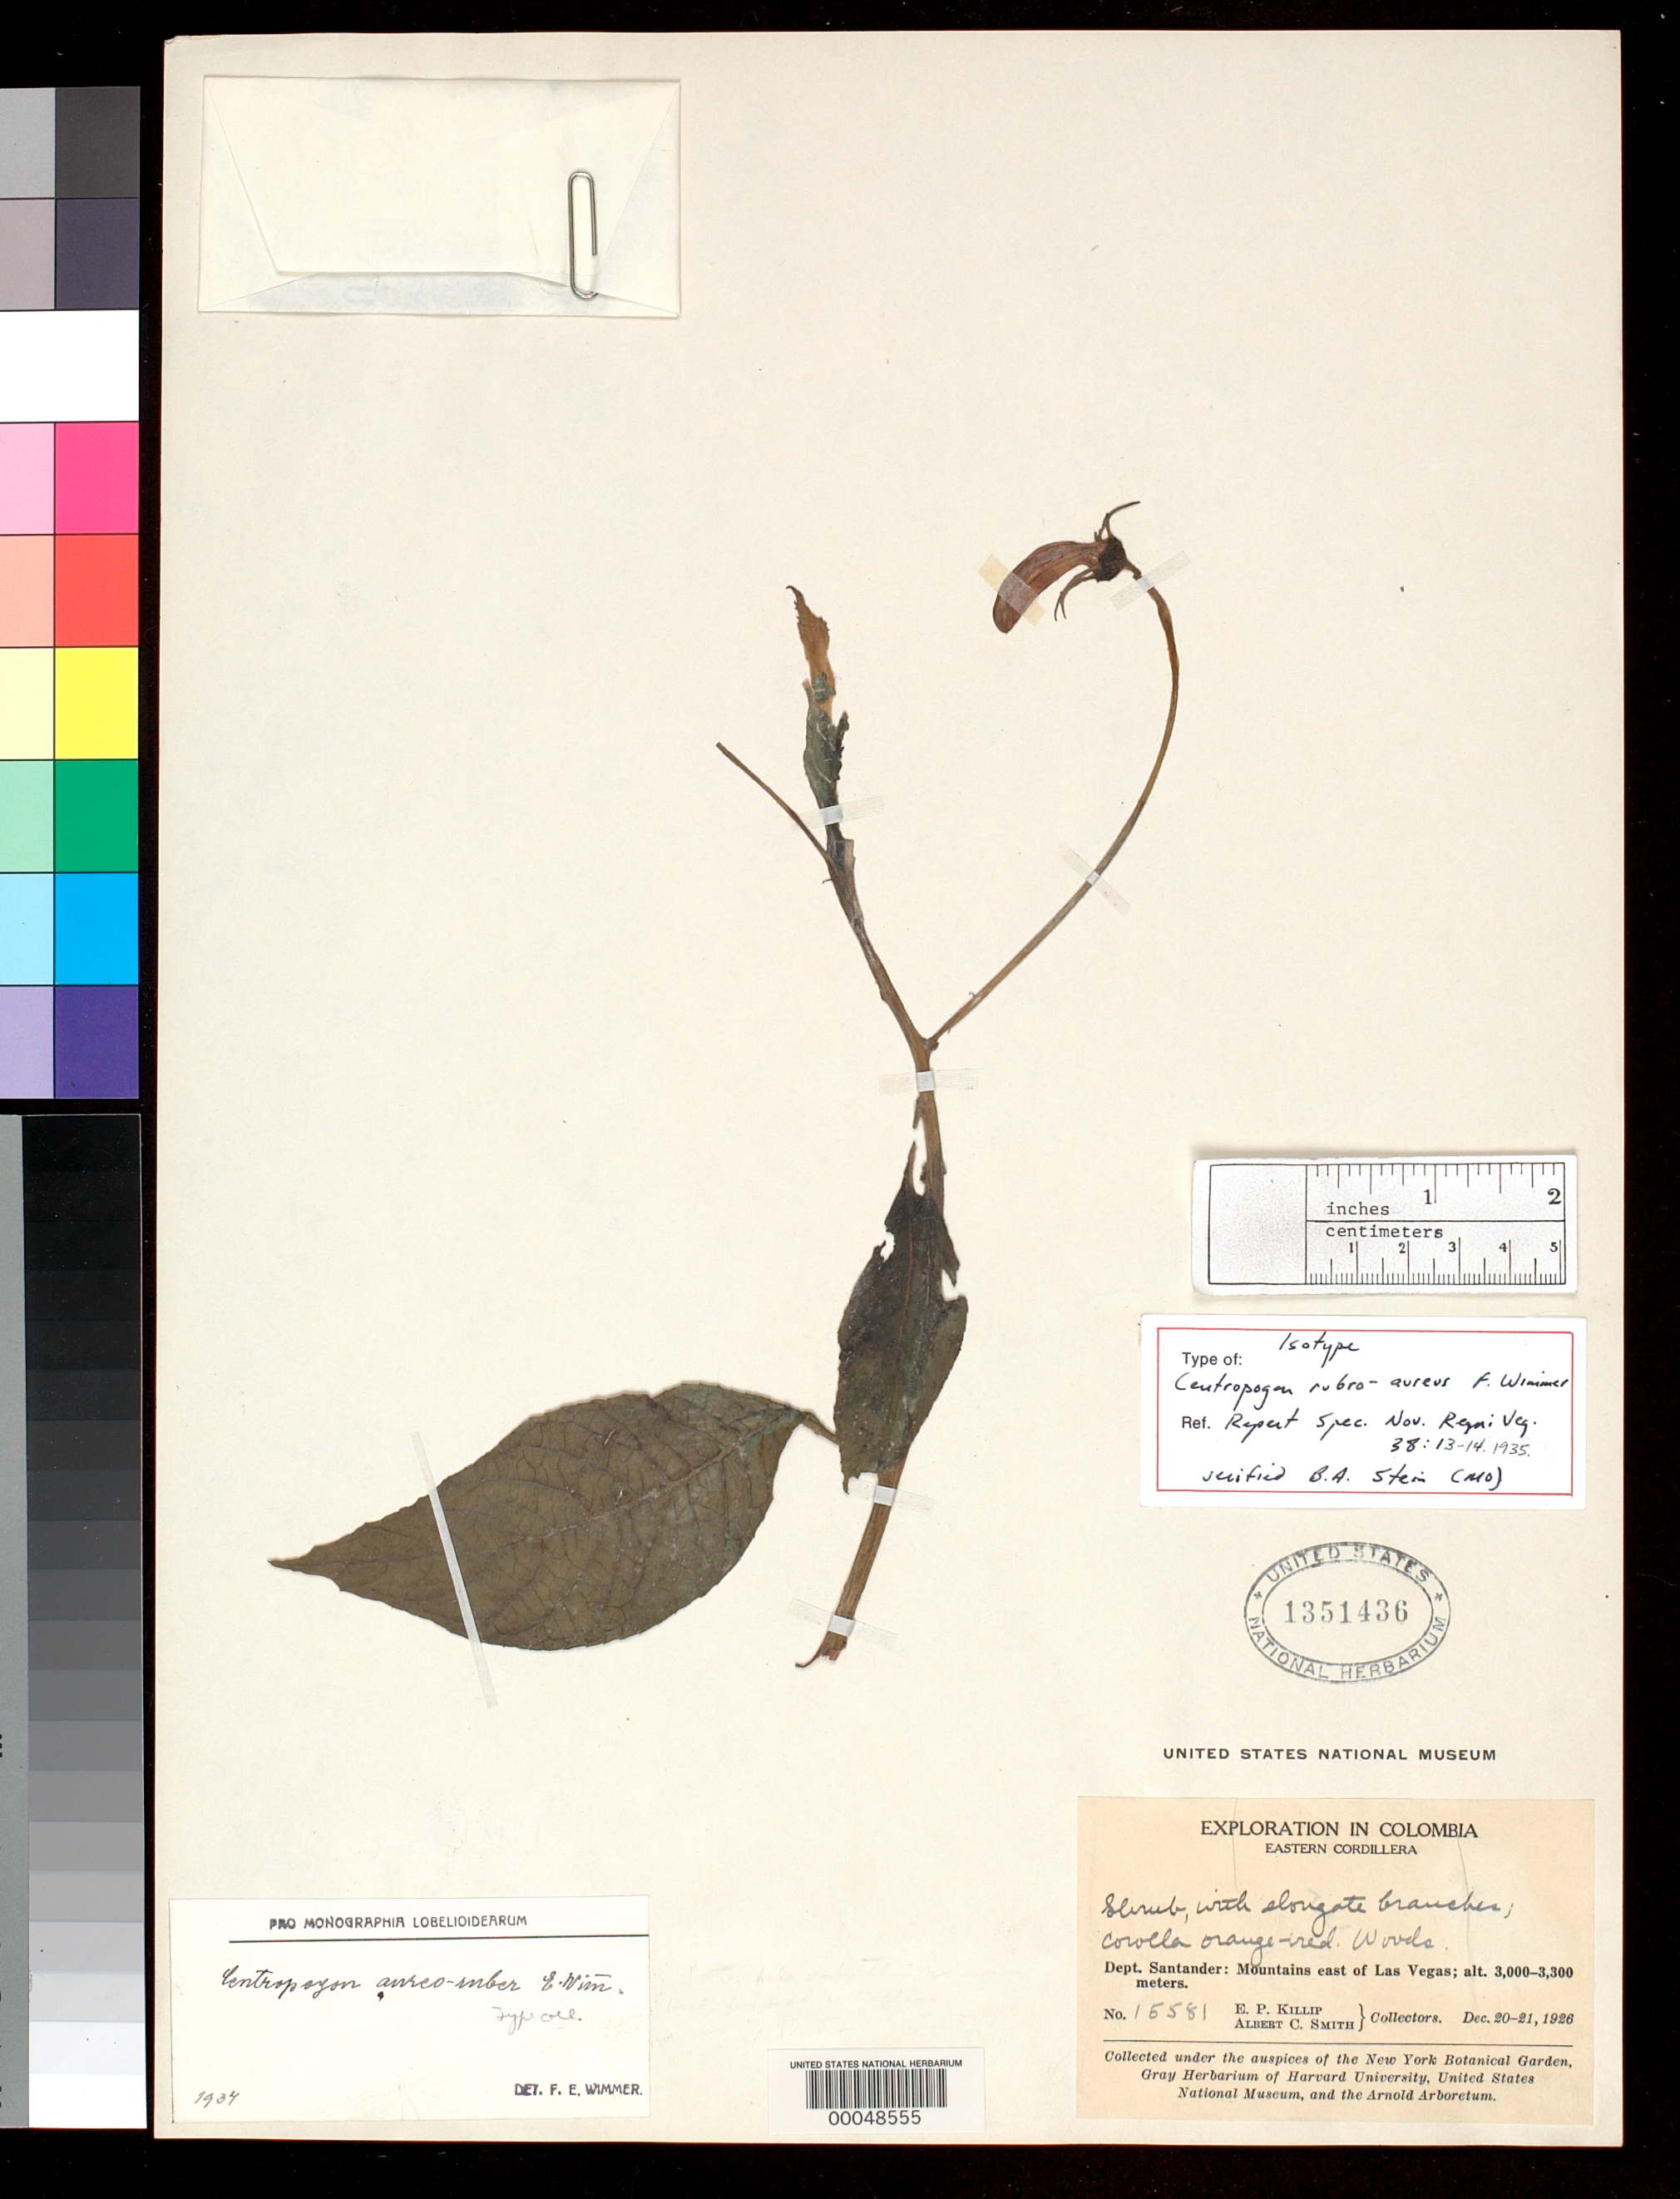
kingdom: Plantae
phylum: Tracheophyta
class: Magnoliopsida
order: Asterales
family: Campanulaceae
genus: Centropogon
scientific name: Centropogon rubroaureus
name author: E. Wimm.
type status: Isotype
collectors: E. P. Killip & A. C. Smith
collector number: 15581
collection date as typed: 20 Dec 1926 to 21 Dec 1926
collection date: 1926-12-20/1926-12-21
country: Colombia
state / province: Santander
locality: Mts. E of Las Vegas.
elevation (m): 3000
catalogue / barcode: US 1351436